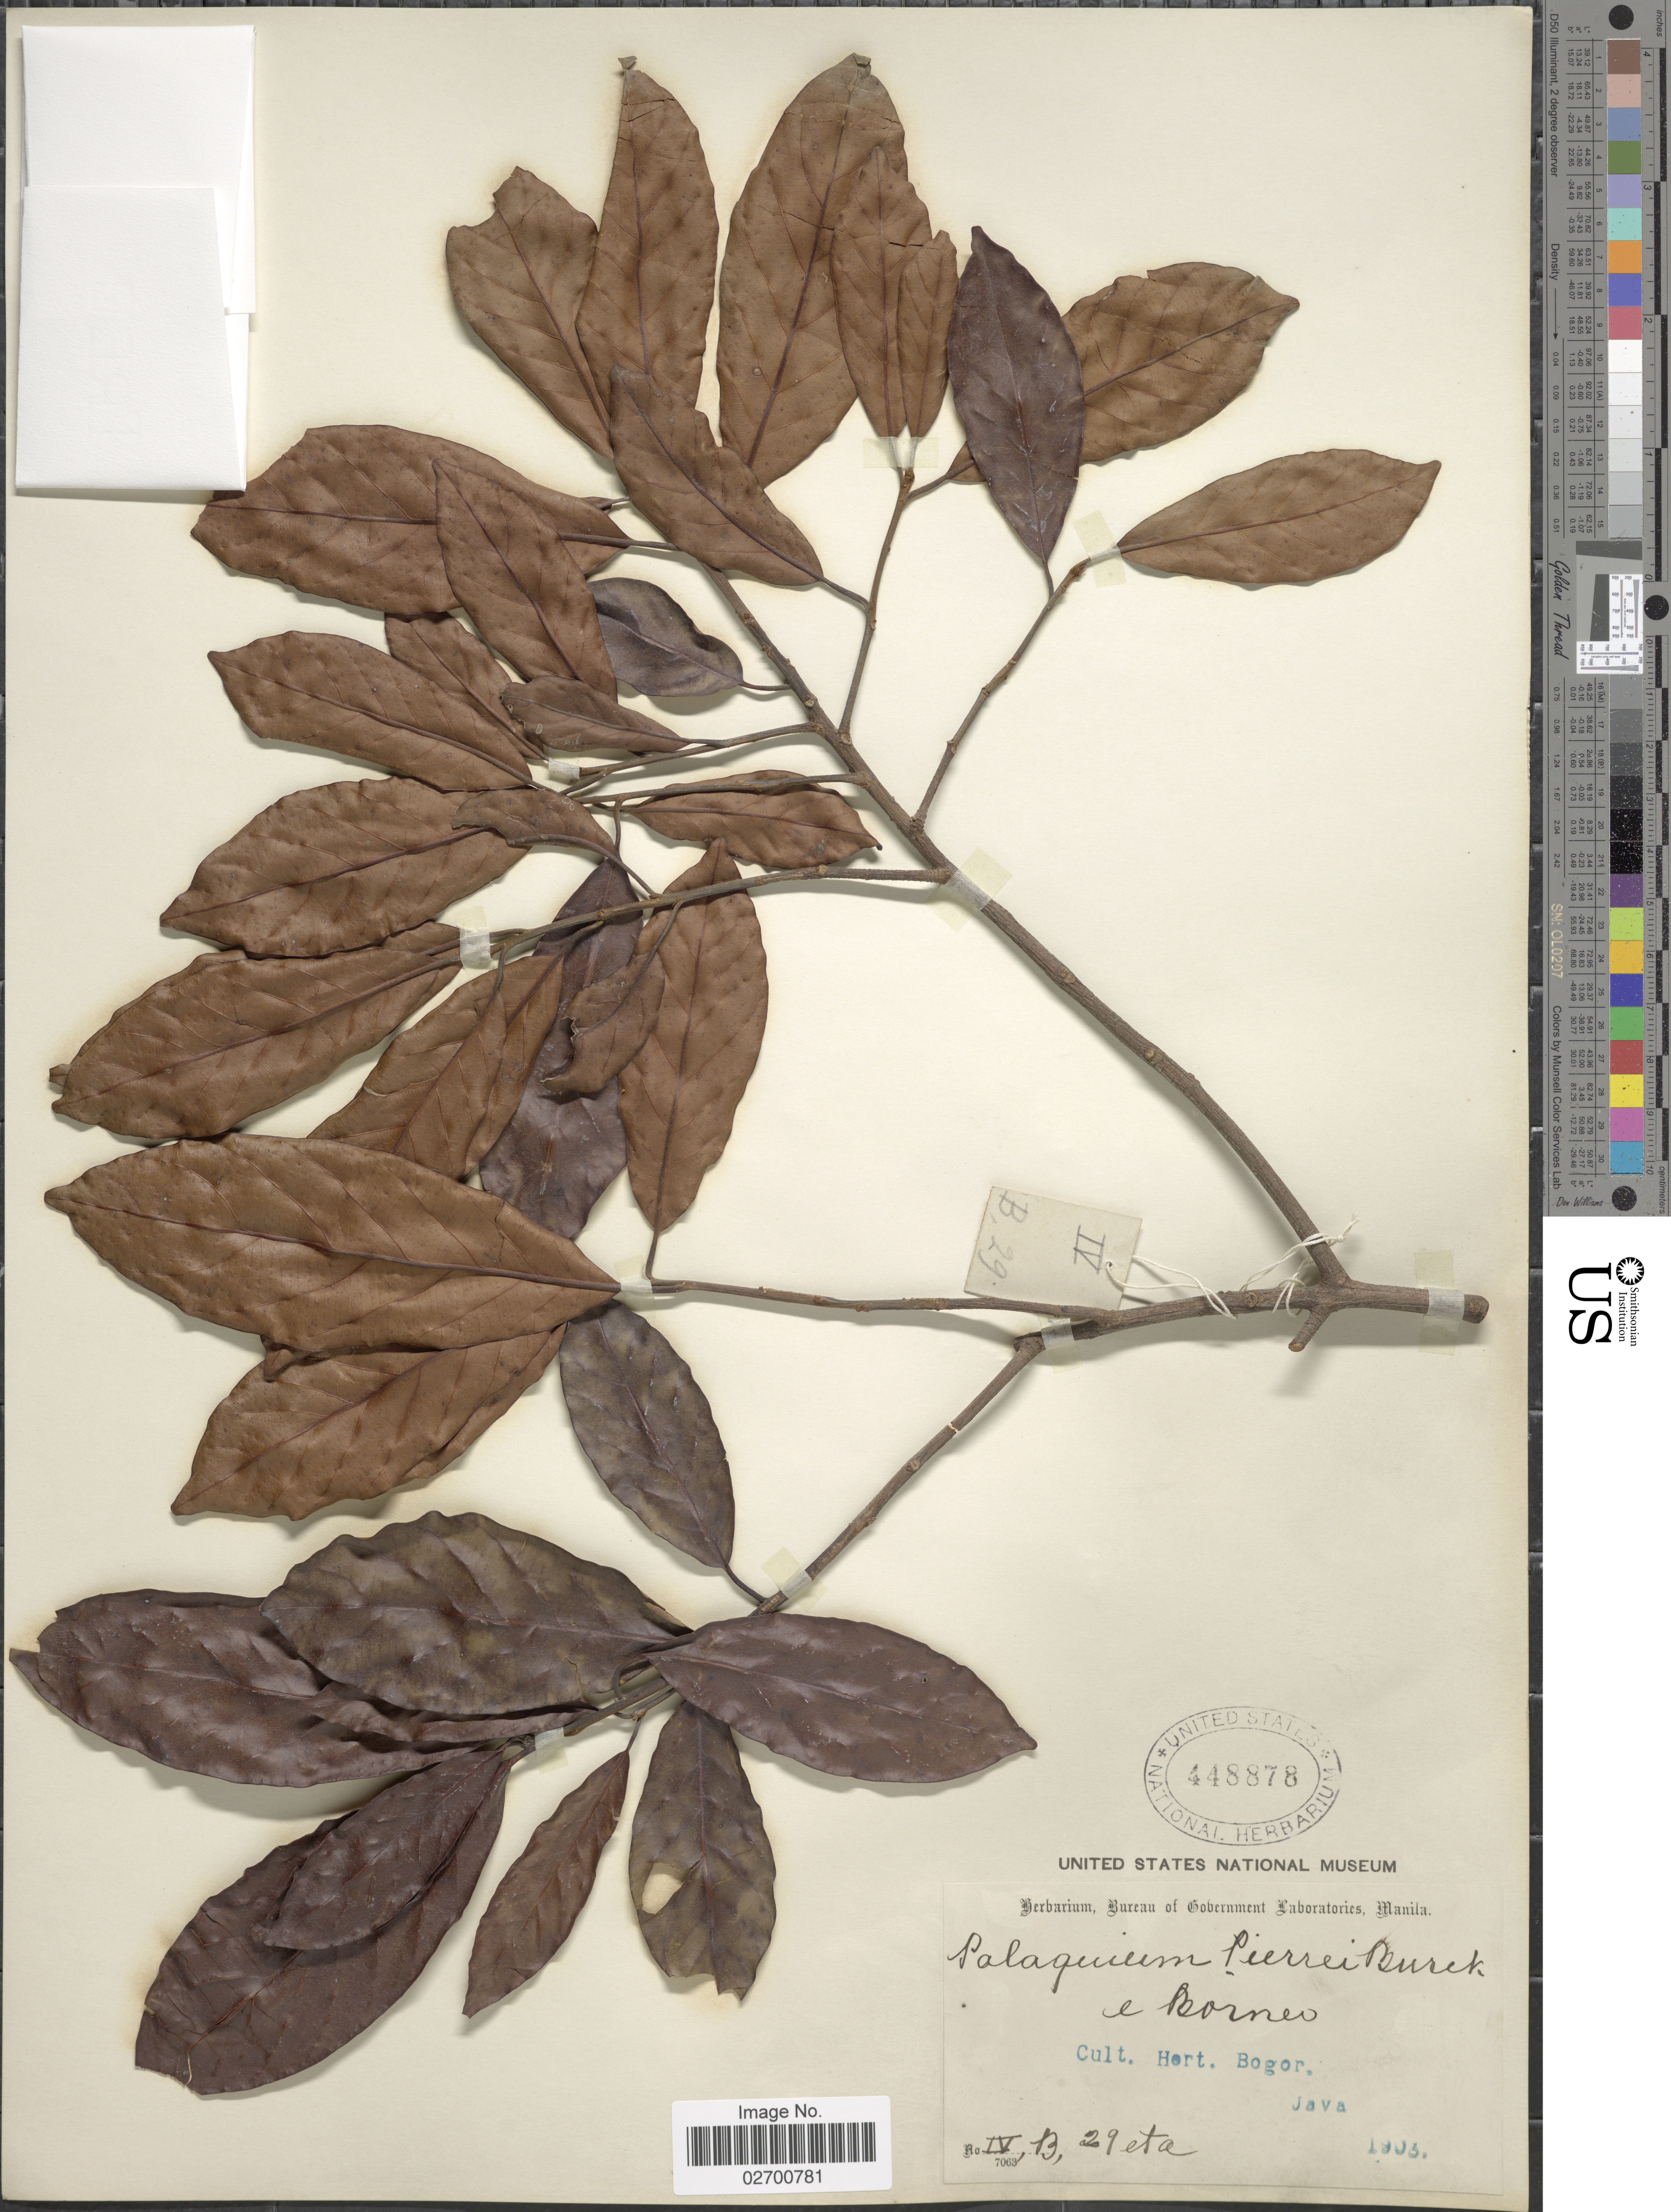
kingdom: Plantae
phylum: Tracheophyta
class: Magnoliopsida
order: Ericales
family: Sapotaceae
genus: Palaquium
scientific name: Palaquium pierrei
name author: Burck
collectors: Ex herb. Bureau of Government Laboratories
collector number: IV,B,29eta*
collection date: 1903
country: Indonesia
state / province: Java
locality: Borneo [unsure placement] Cult. Hort. Bogor.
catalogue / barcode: US 448878